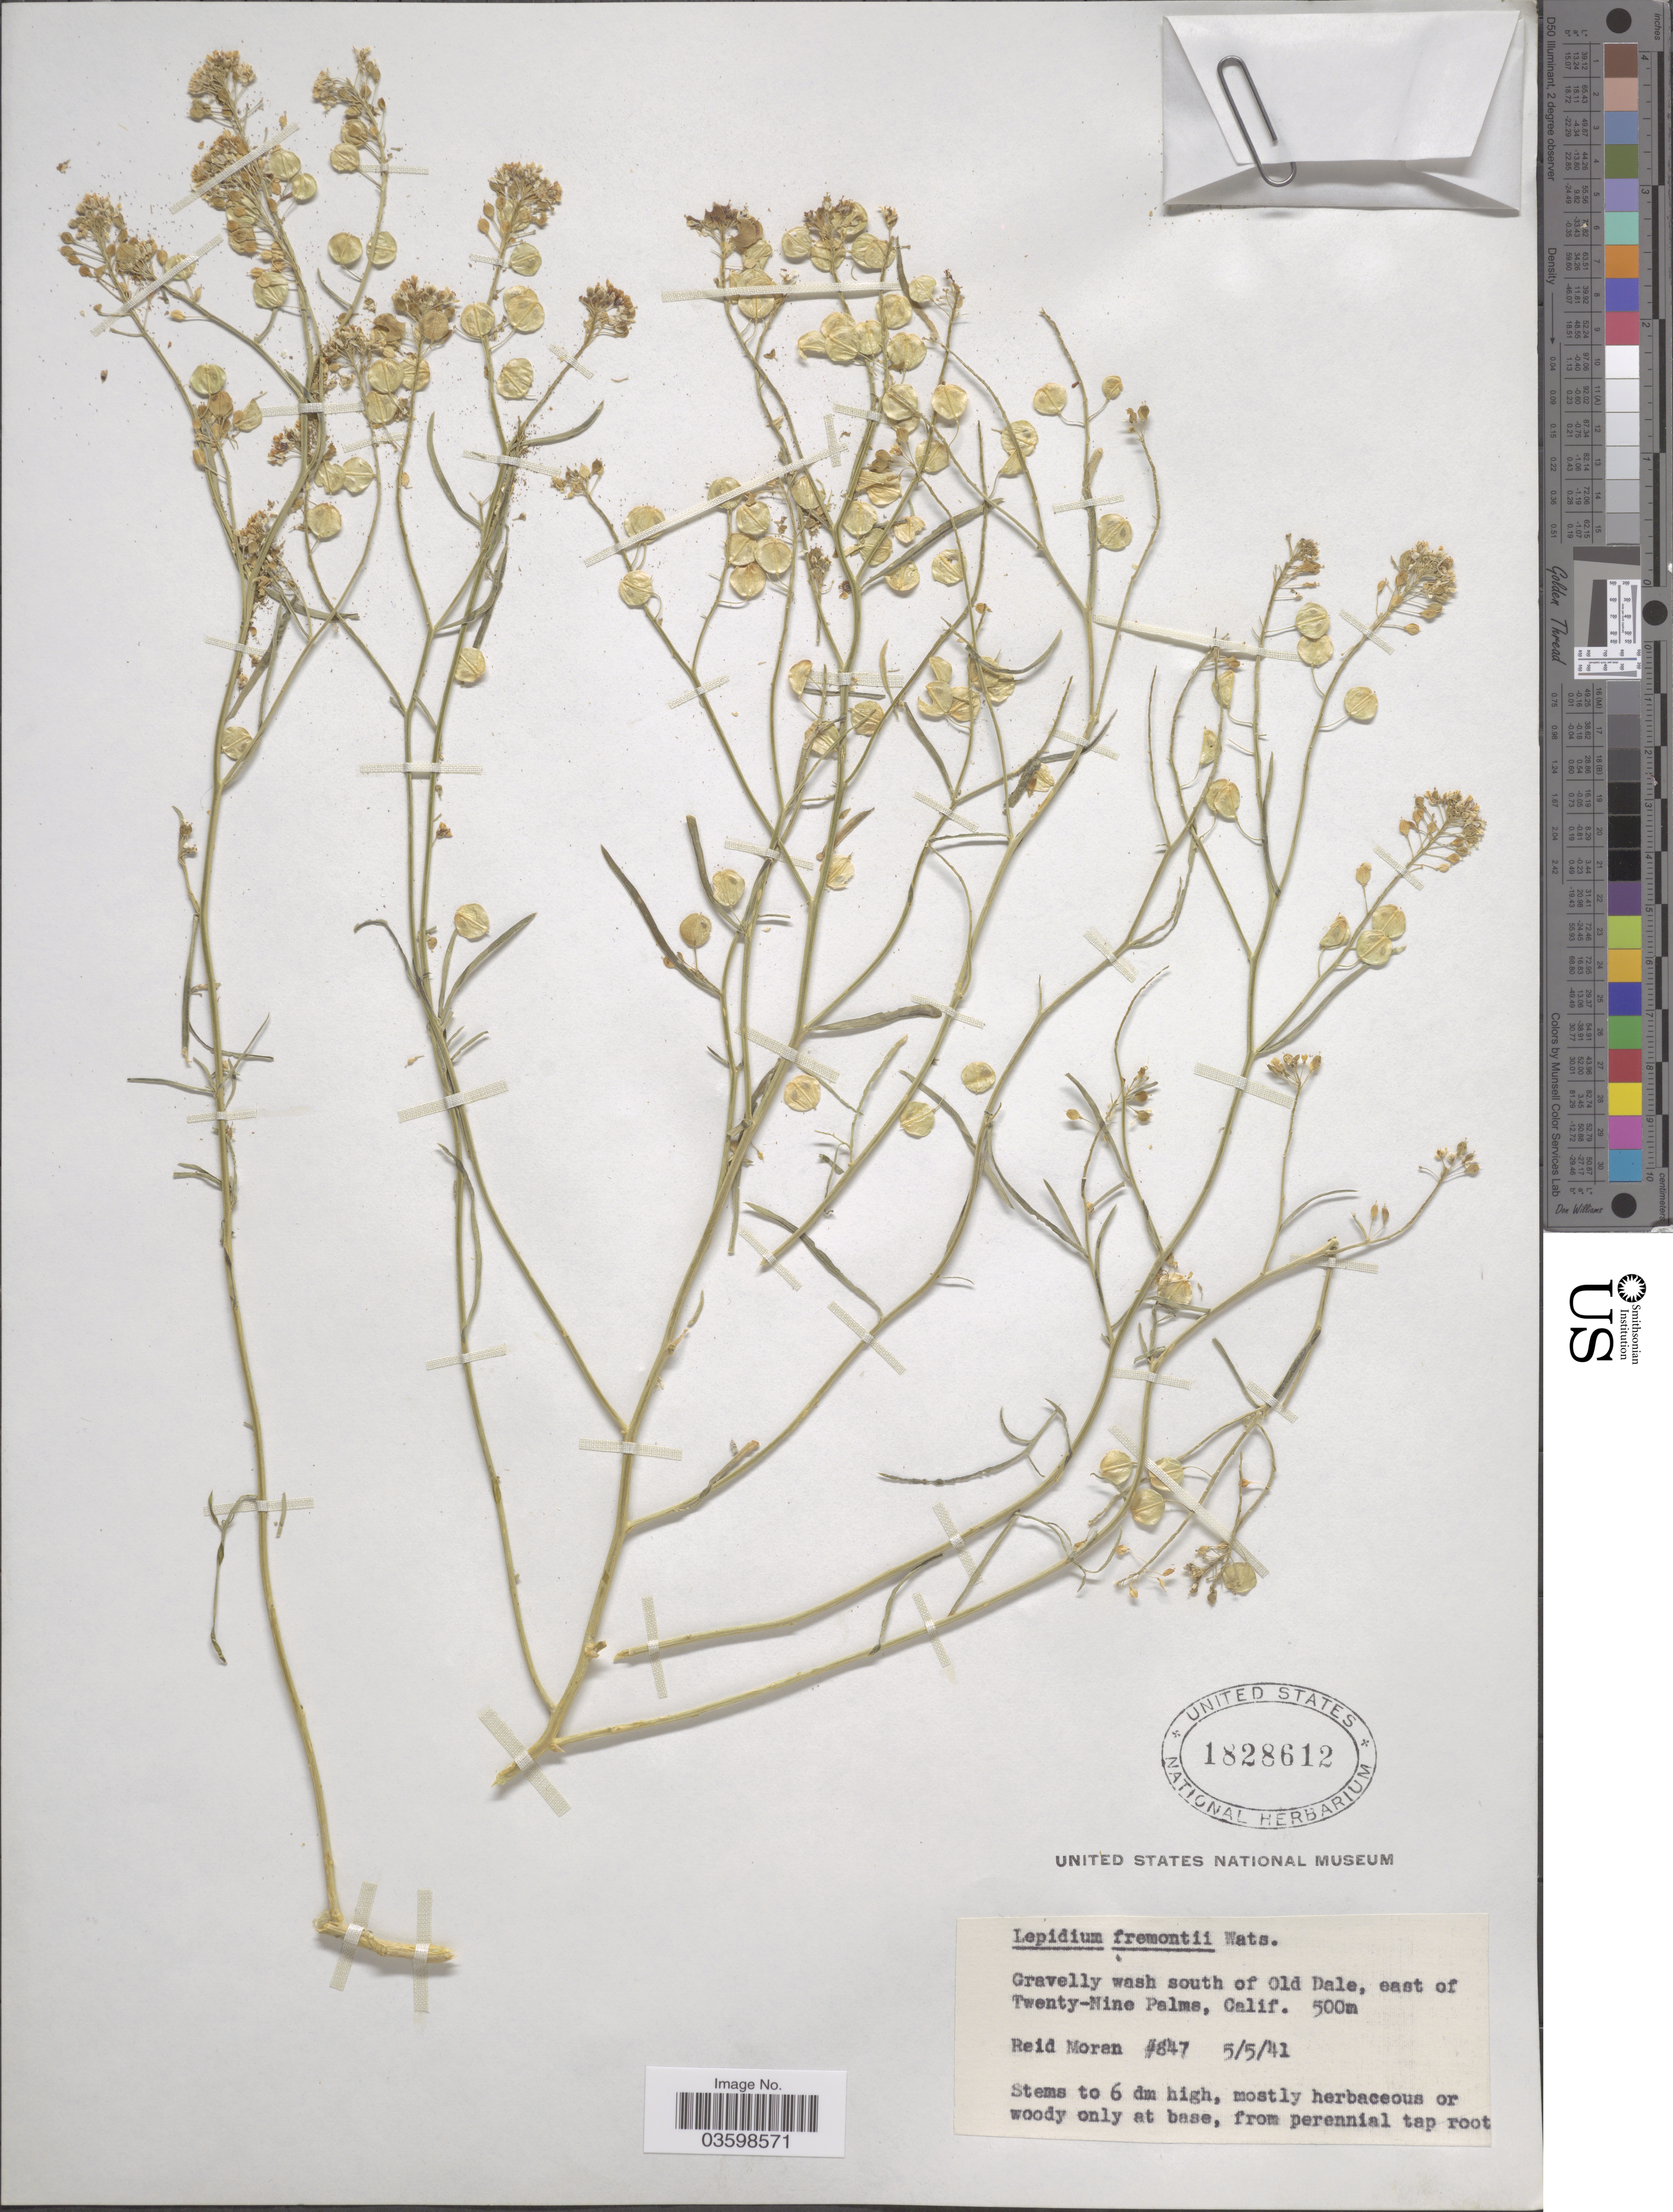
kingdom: Plantae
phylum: Tracheophyta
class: Magnoliopsida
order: Brassicales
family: Brassicaceae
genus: Lepidium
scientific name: Lepidium fremontii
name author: S. Watson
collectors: R. Moran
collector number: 847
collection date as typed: Transcribed d/m/y: 5/5/41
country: United States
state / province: California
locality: Gravelly wash south of Old Dale, east of Twenty-Nine Palms.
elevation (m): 500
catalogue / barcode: US 1828612